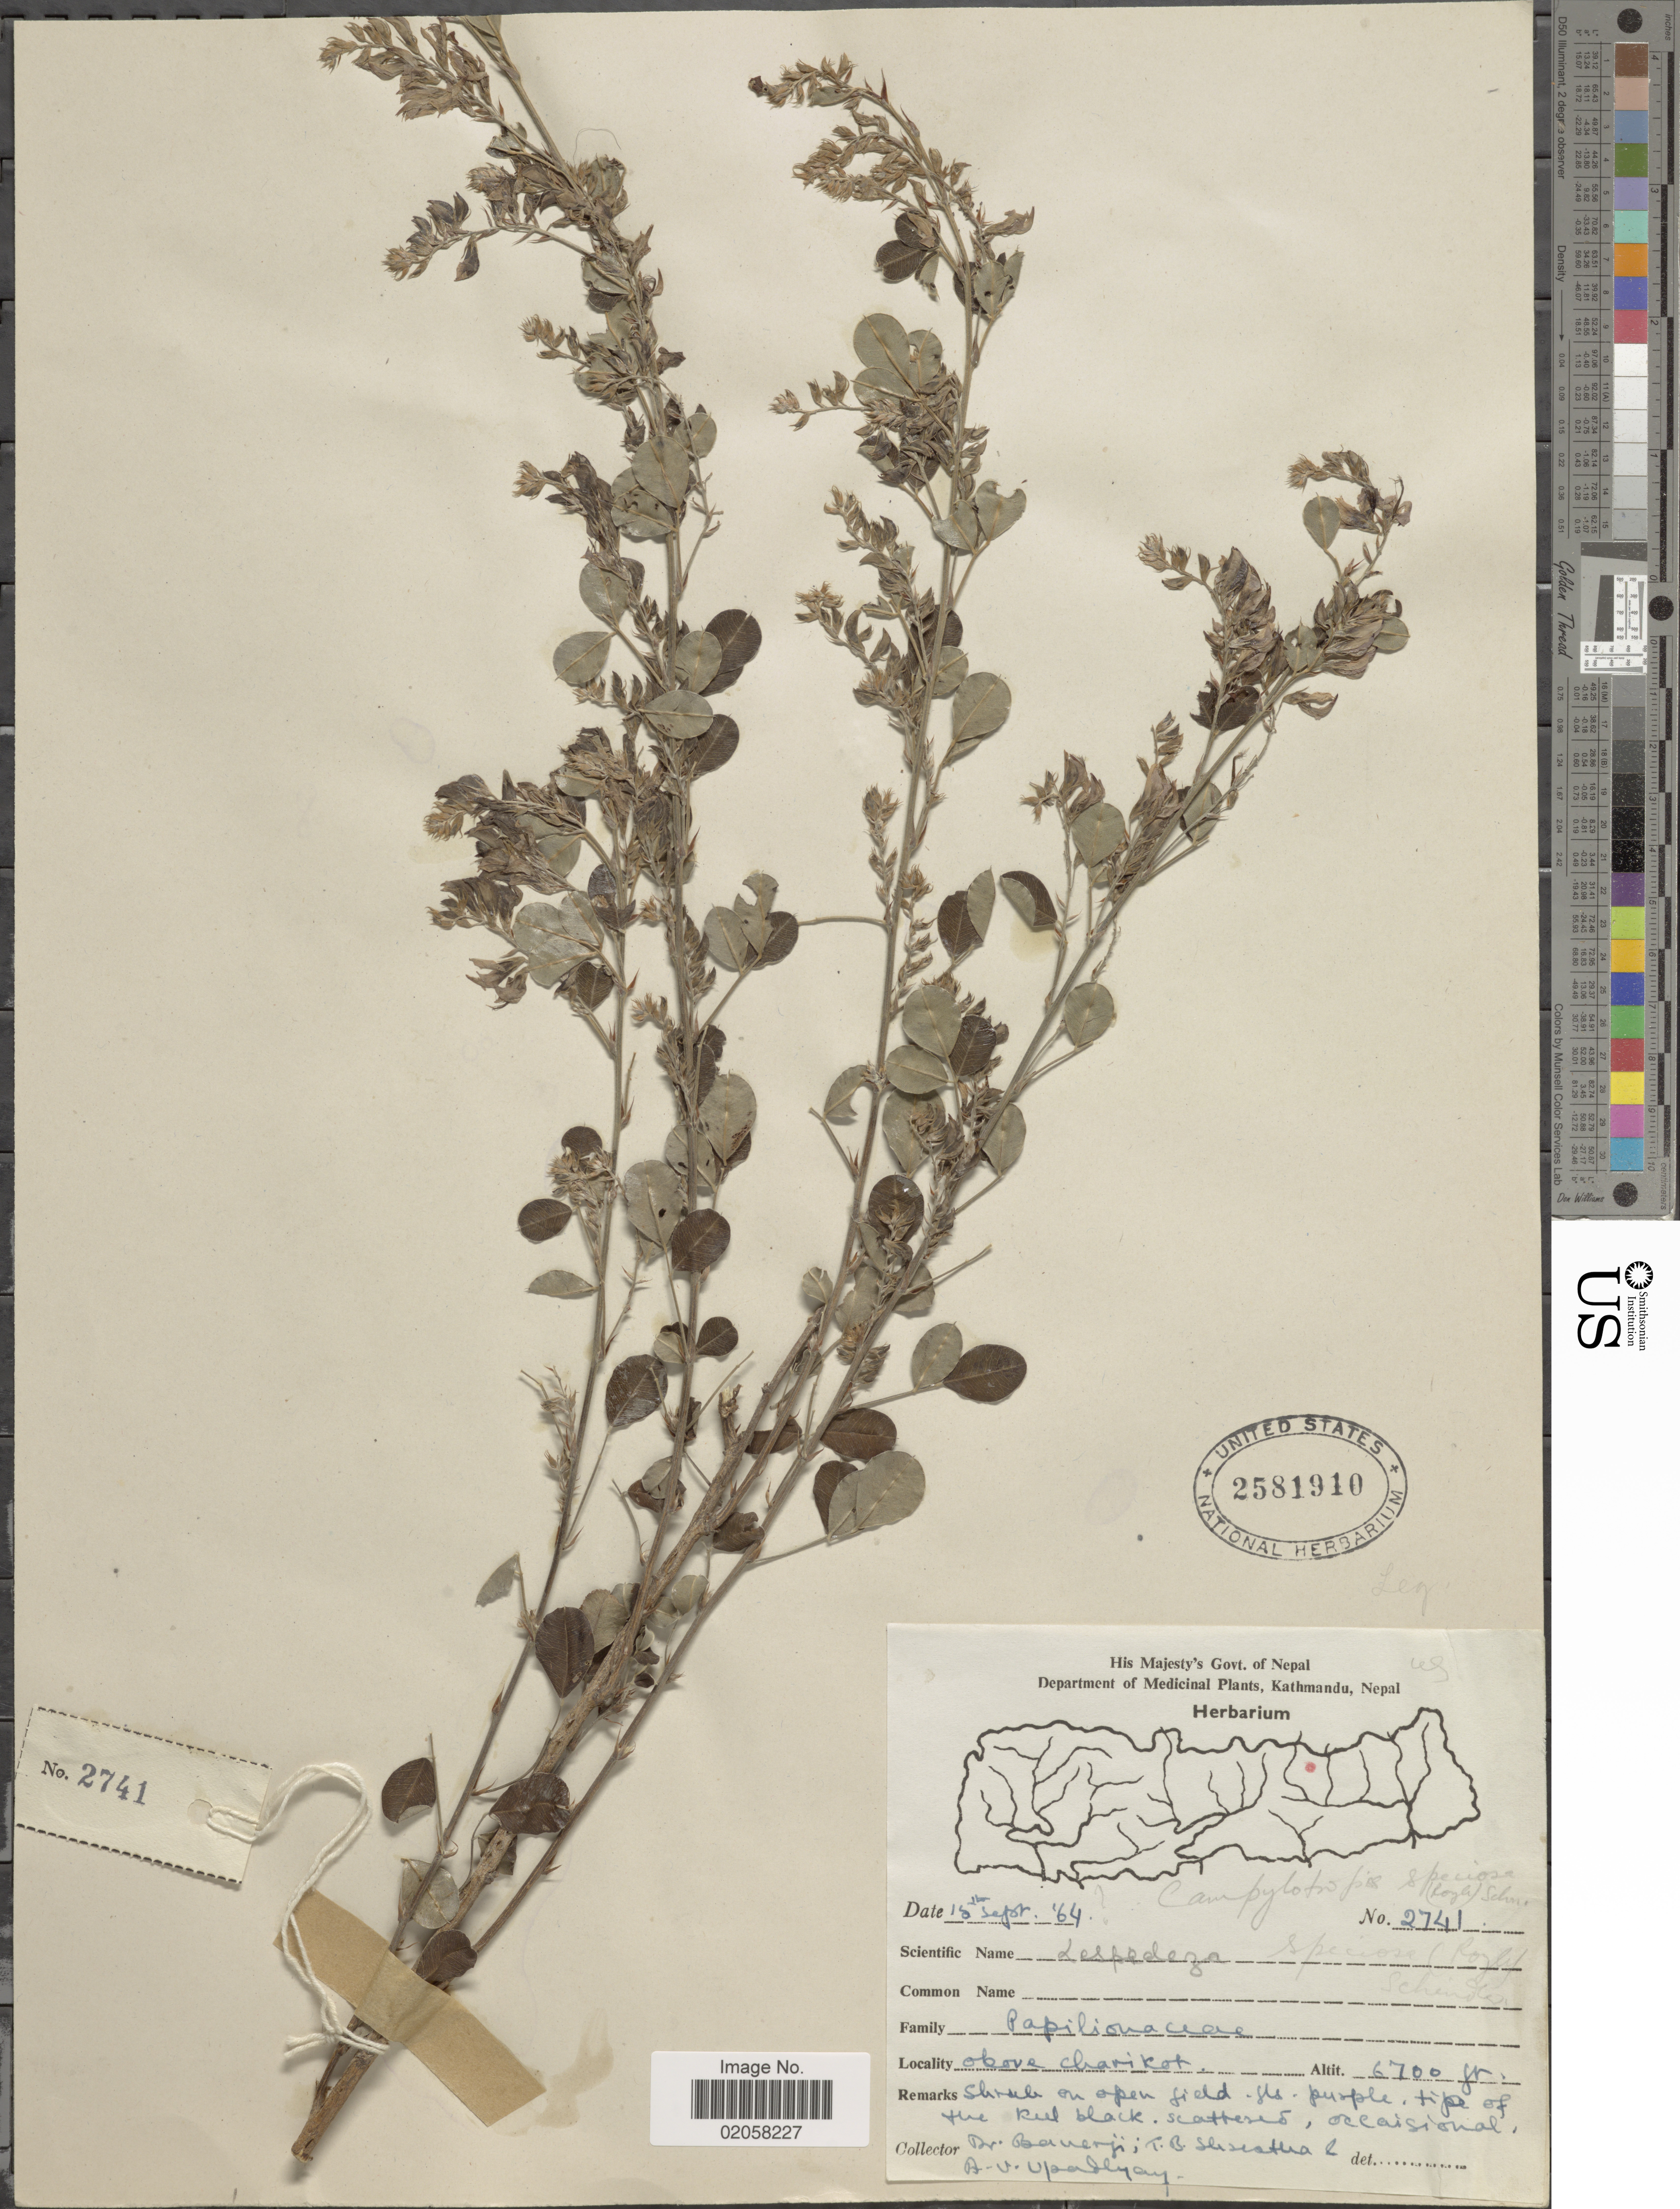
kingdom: Plantae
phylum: Tracheophyta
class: Magnoliopsida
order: Fabales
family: Fabaceae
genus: Campylotropis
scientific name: Campylotropis speciosa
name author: (Schindl.) Schindl.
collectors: -. Banerji, T. B. Shrestha & A. V. Upadhyay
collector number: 2741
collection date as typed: Transcribed d/m/y: 15/9/64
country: Nepal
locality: Above Charikot [interpreted]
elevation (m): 2042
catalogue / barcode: US 2581910